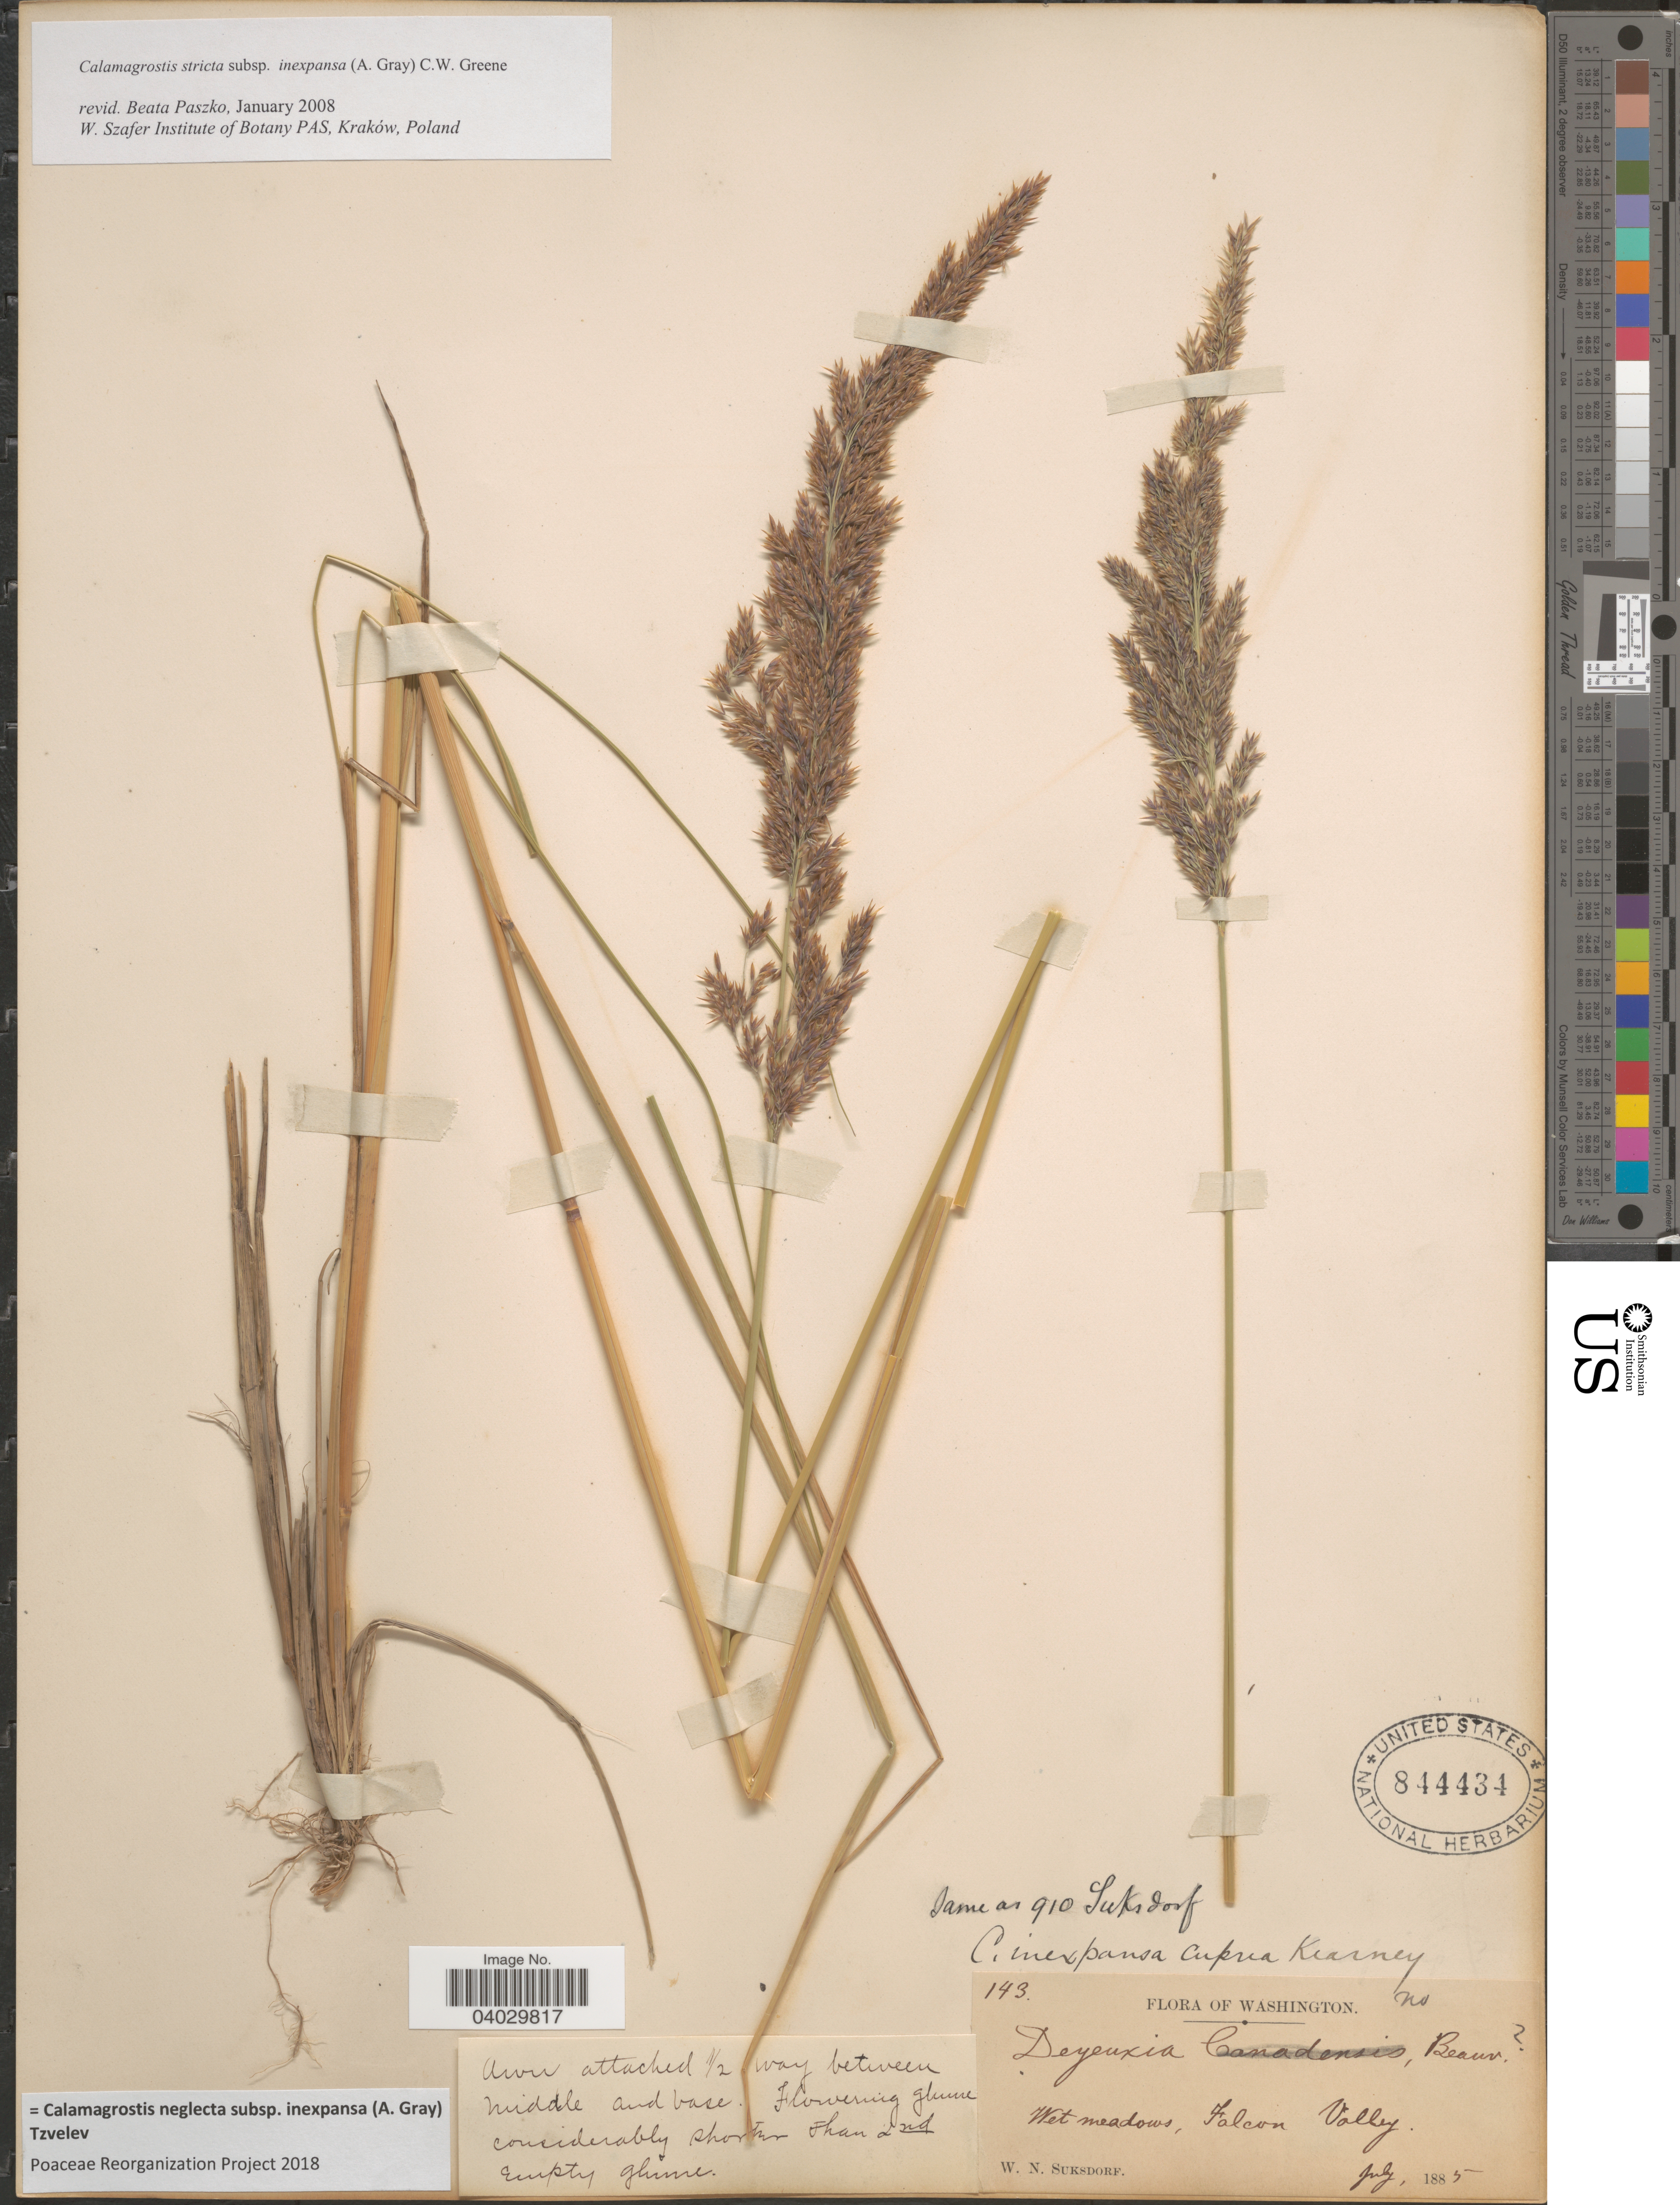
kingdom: Plantae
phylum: Tracheophyta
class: Liliopsida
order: Poales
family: Poaceae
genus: Calamagrostis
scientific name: Calamagrostis neglecta subsp. inexpansa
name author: (A. Gray) Tzvelev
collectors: W. N. Suksdorf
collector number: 143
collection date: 1885-07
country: United States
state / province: Washington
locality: Wet meadows, Falcon Valley.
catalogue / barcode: US 844434